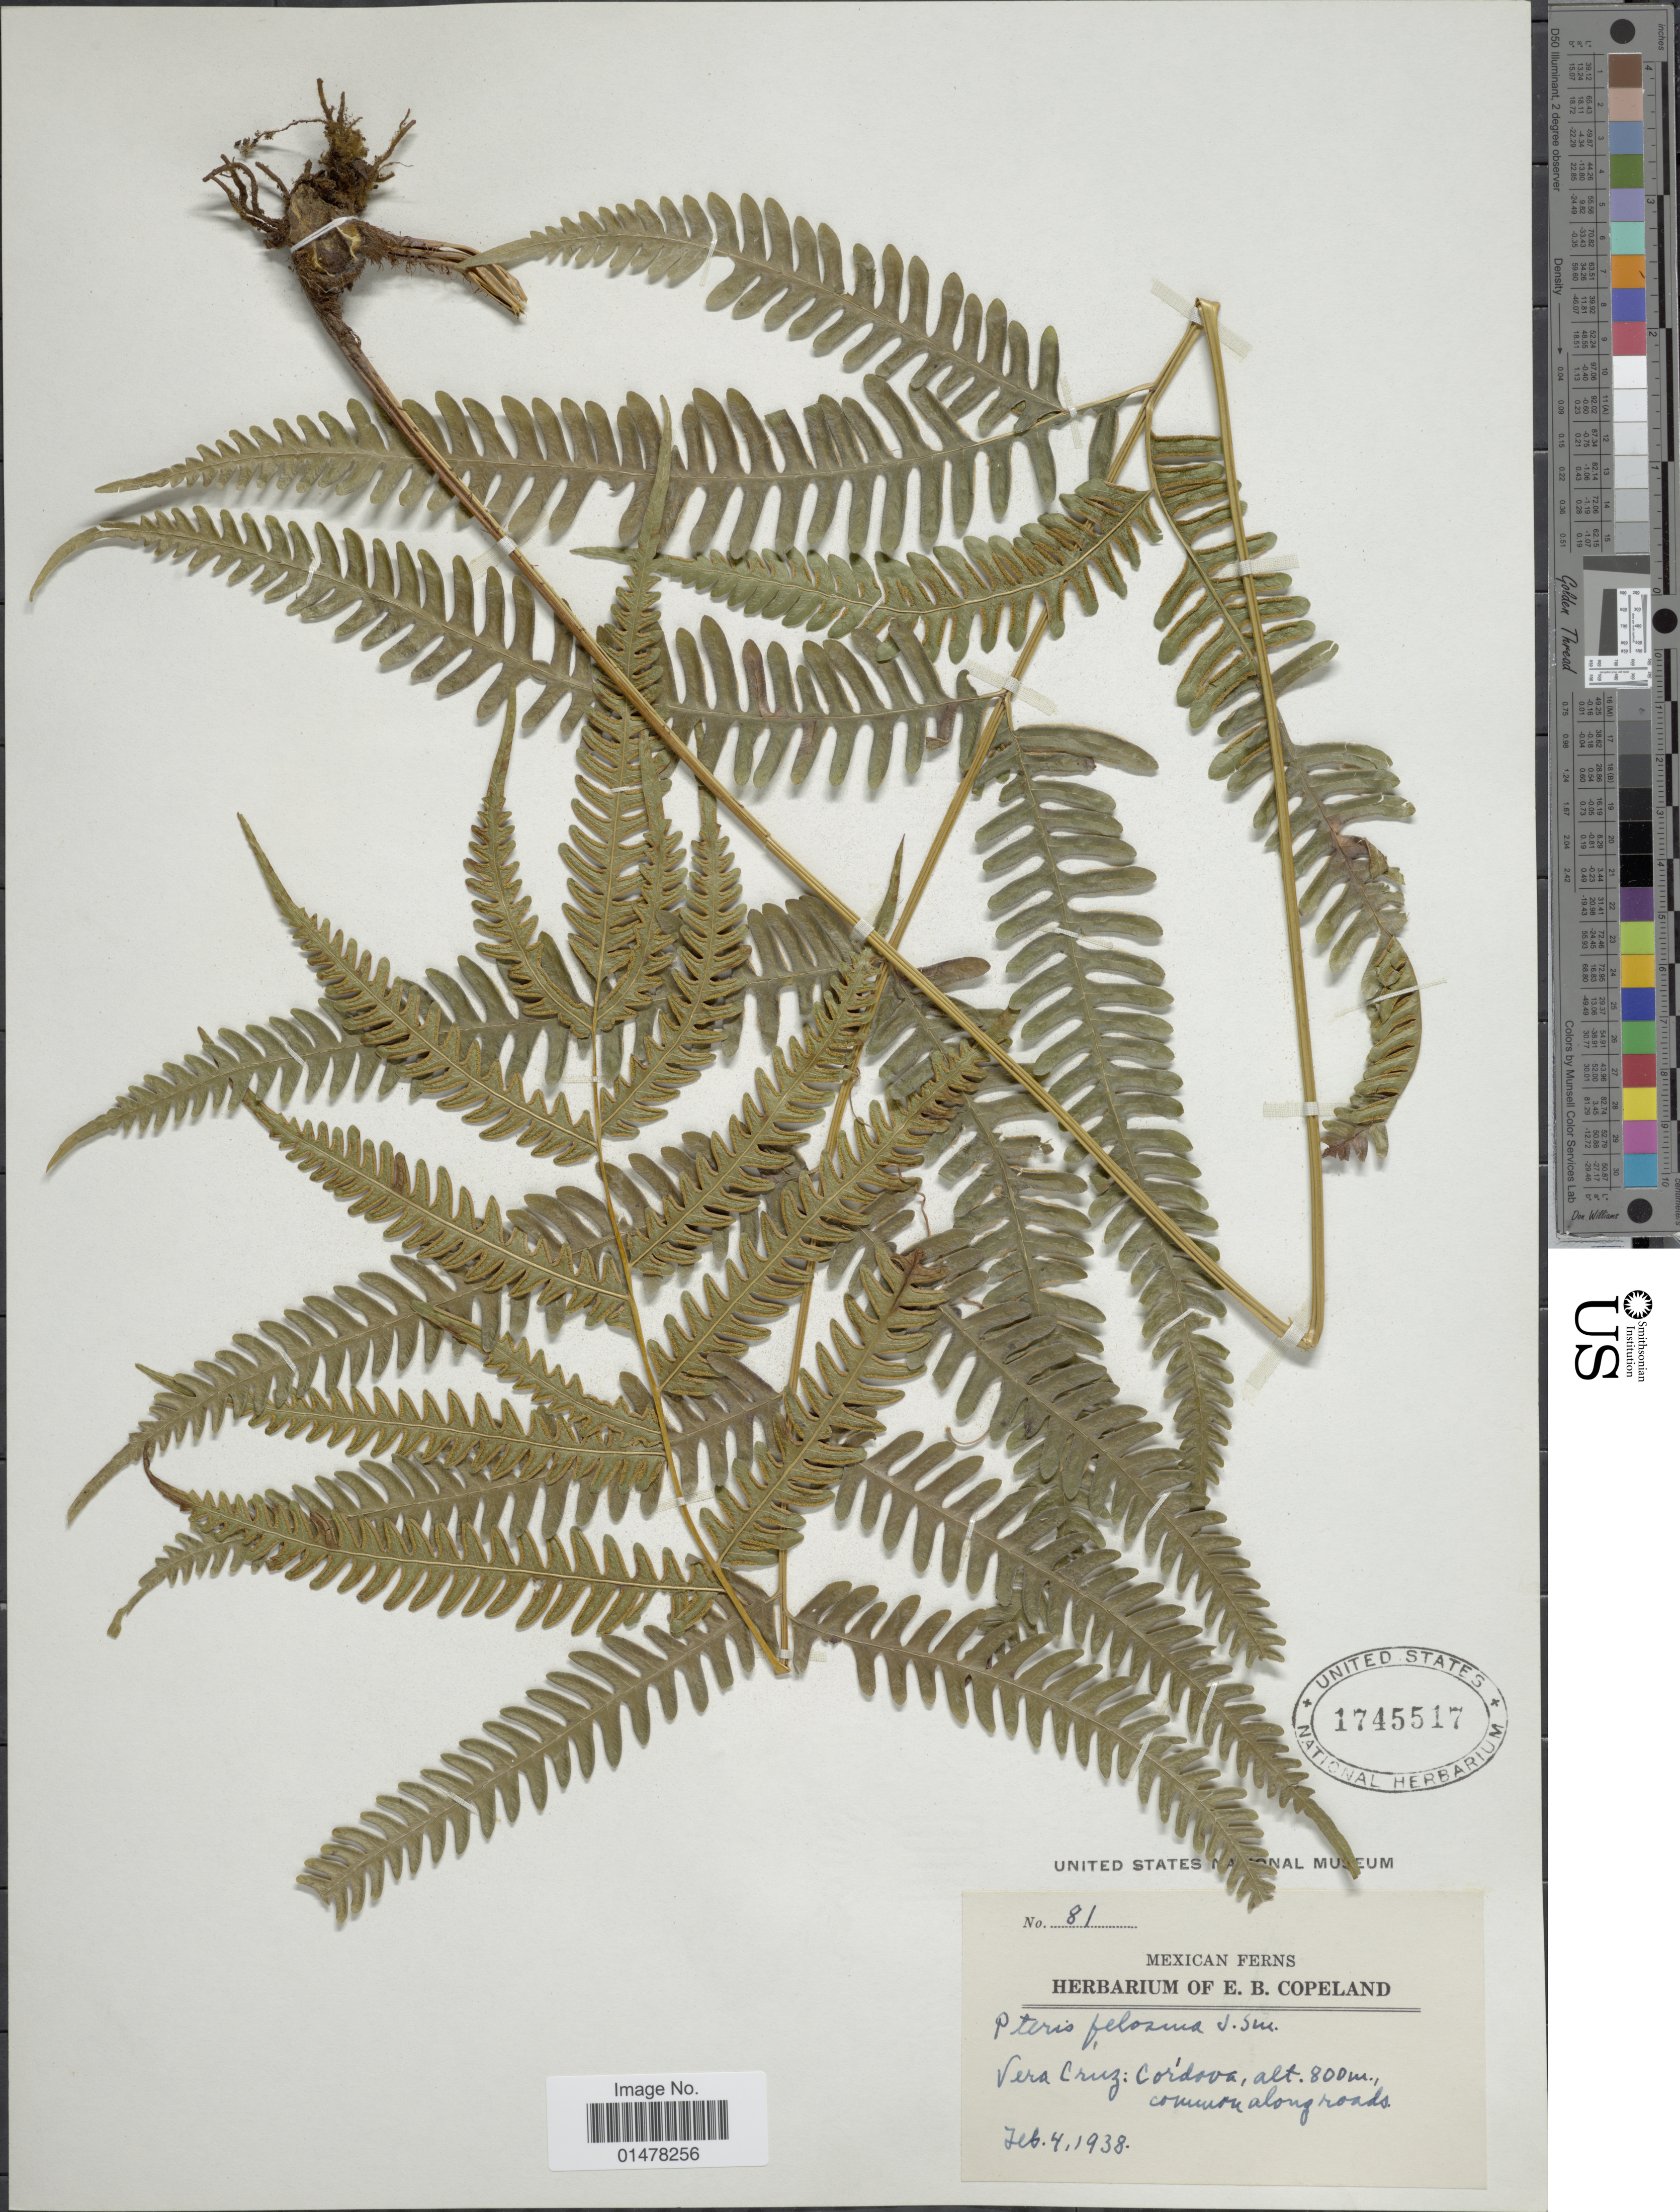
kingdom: Plantae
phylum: Tracheophyta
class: Polypodiopsida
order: Polypodiales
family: Pteridaceae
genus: Pteris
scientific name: Pteris quadriaurita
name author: Retz.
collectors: ex herb. E. B. Copeland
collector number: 81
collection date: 1938-02-04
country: Mexico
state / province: Veracruz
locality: Mexican ferns, Vera Cruz: Cordoba, common along roads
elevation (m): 800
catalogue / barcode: US 1745517